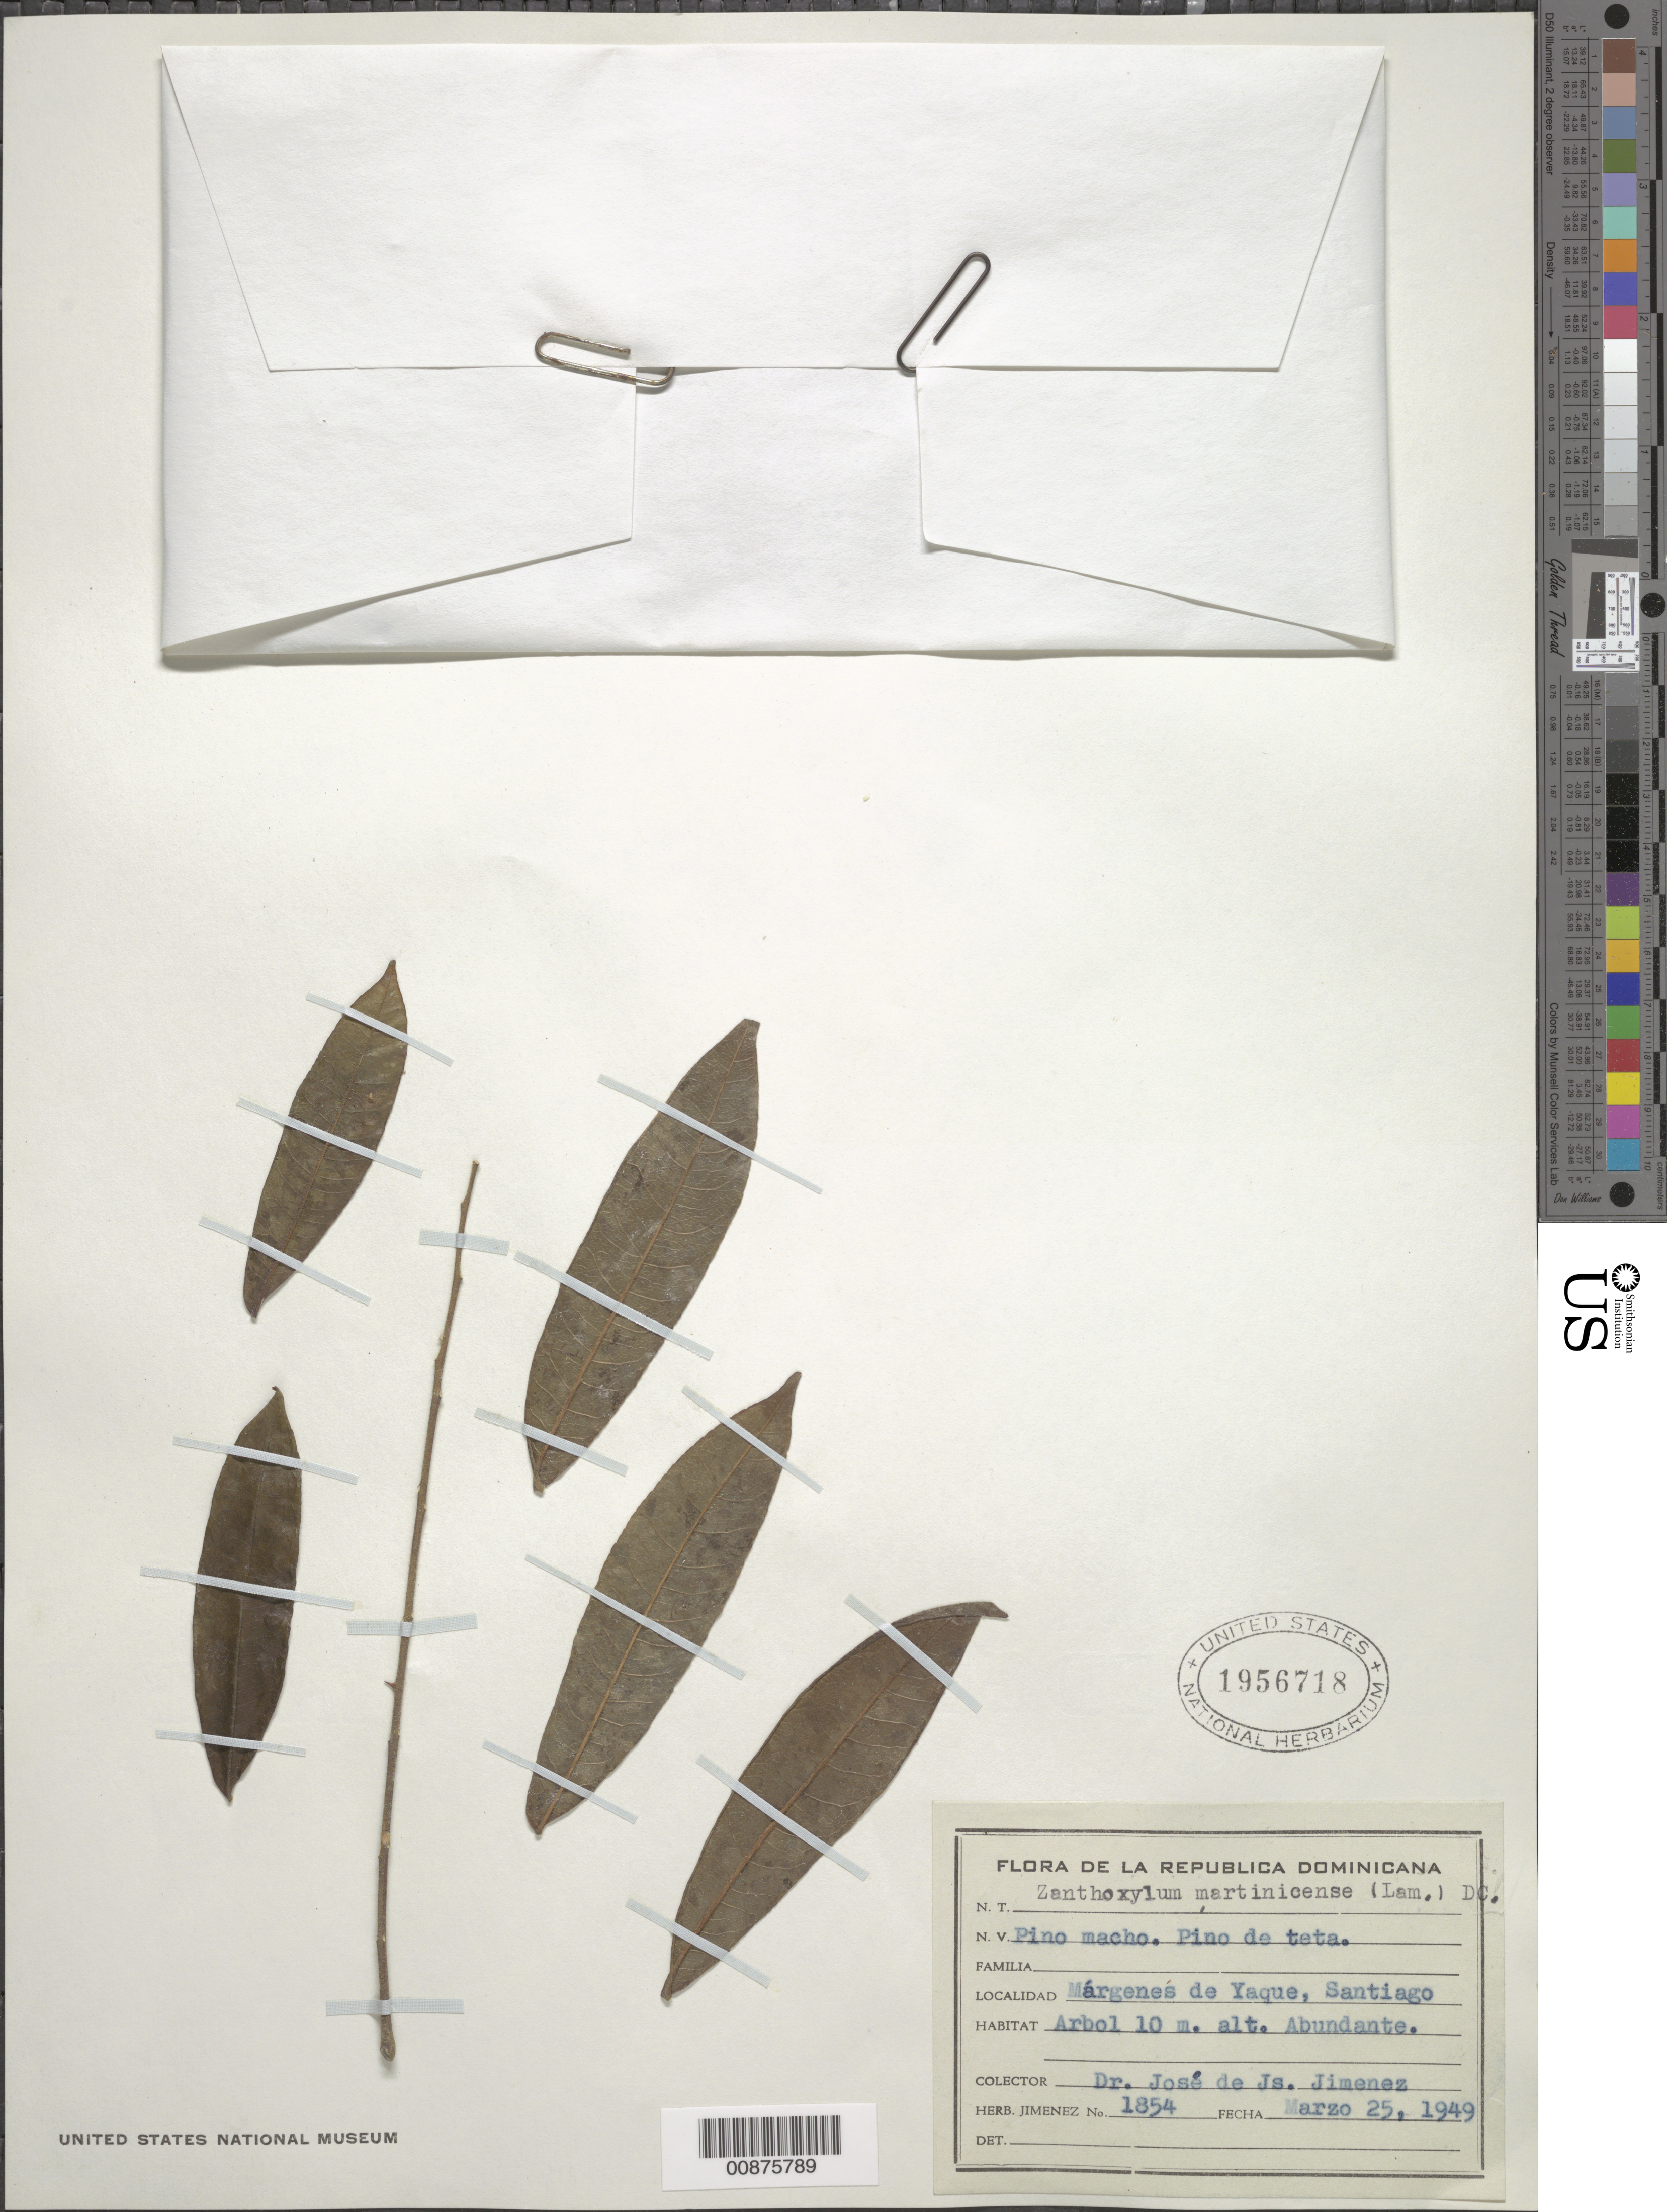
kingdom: Plantae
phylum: Tracheophyta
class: Magnoliopsida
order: Sapindales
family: Rutaceae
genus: Zanthoxylum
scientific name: Zanthoxylum martinicense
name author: (Lam.) DC.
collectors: J. J. Jiménez Almonte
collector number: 1854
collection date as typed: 25 Mar 1949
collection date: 1949-03-25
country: Dominican Republic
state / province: Santiago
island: Hispaniola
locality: Márgenes de Yaque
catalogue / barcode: US 1956718